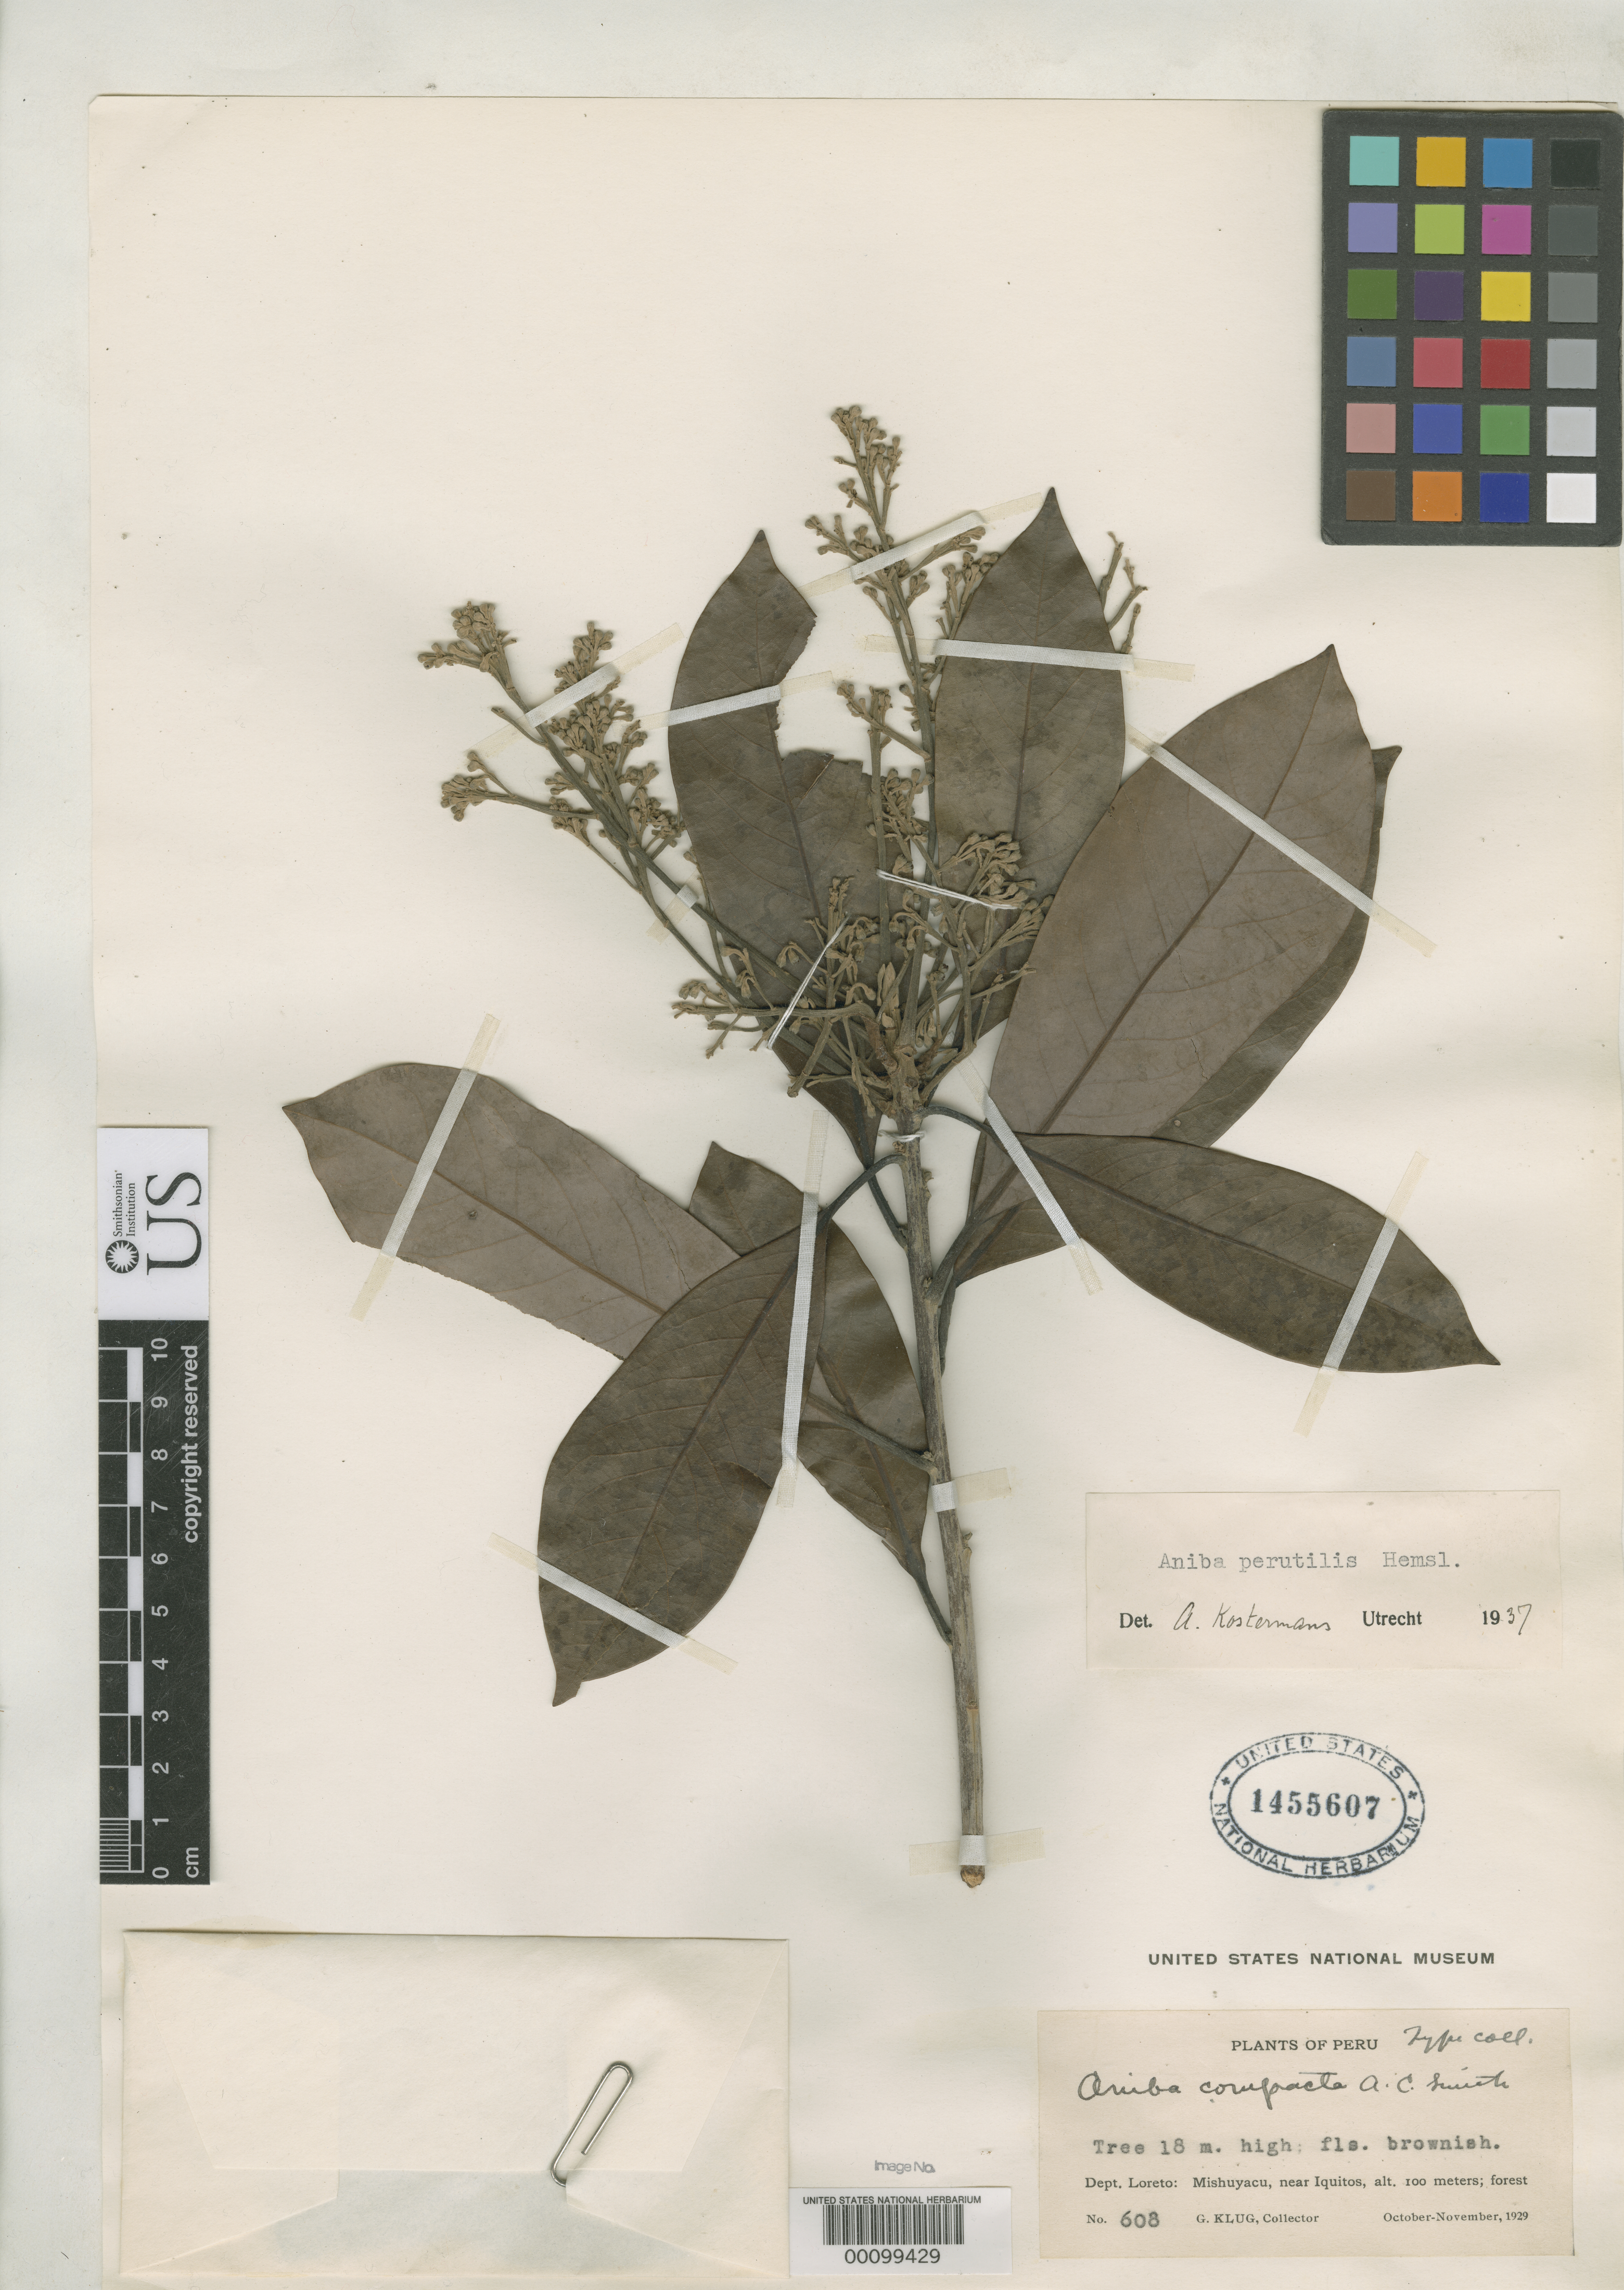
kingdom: Plantae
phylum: Tracheophyta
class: Magnoliopsida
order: Laurales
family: Lauraceae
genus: Aniba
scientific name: Aniba compacta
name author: A.C. Sm.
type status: Isotype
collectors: G. Klug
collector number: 608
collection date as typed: Oct 1929 to -- Nov 1929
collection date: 1929-10/1929-11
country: Peru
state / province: Loreto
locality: Mishuyacu.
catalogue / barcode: US 1455607